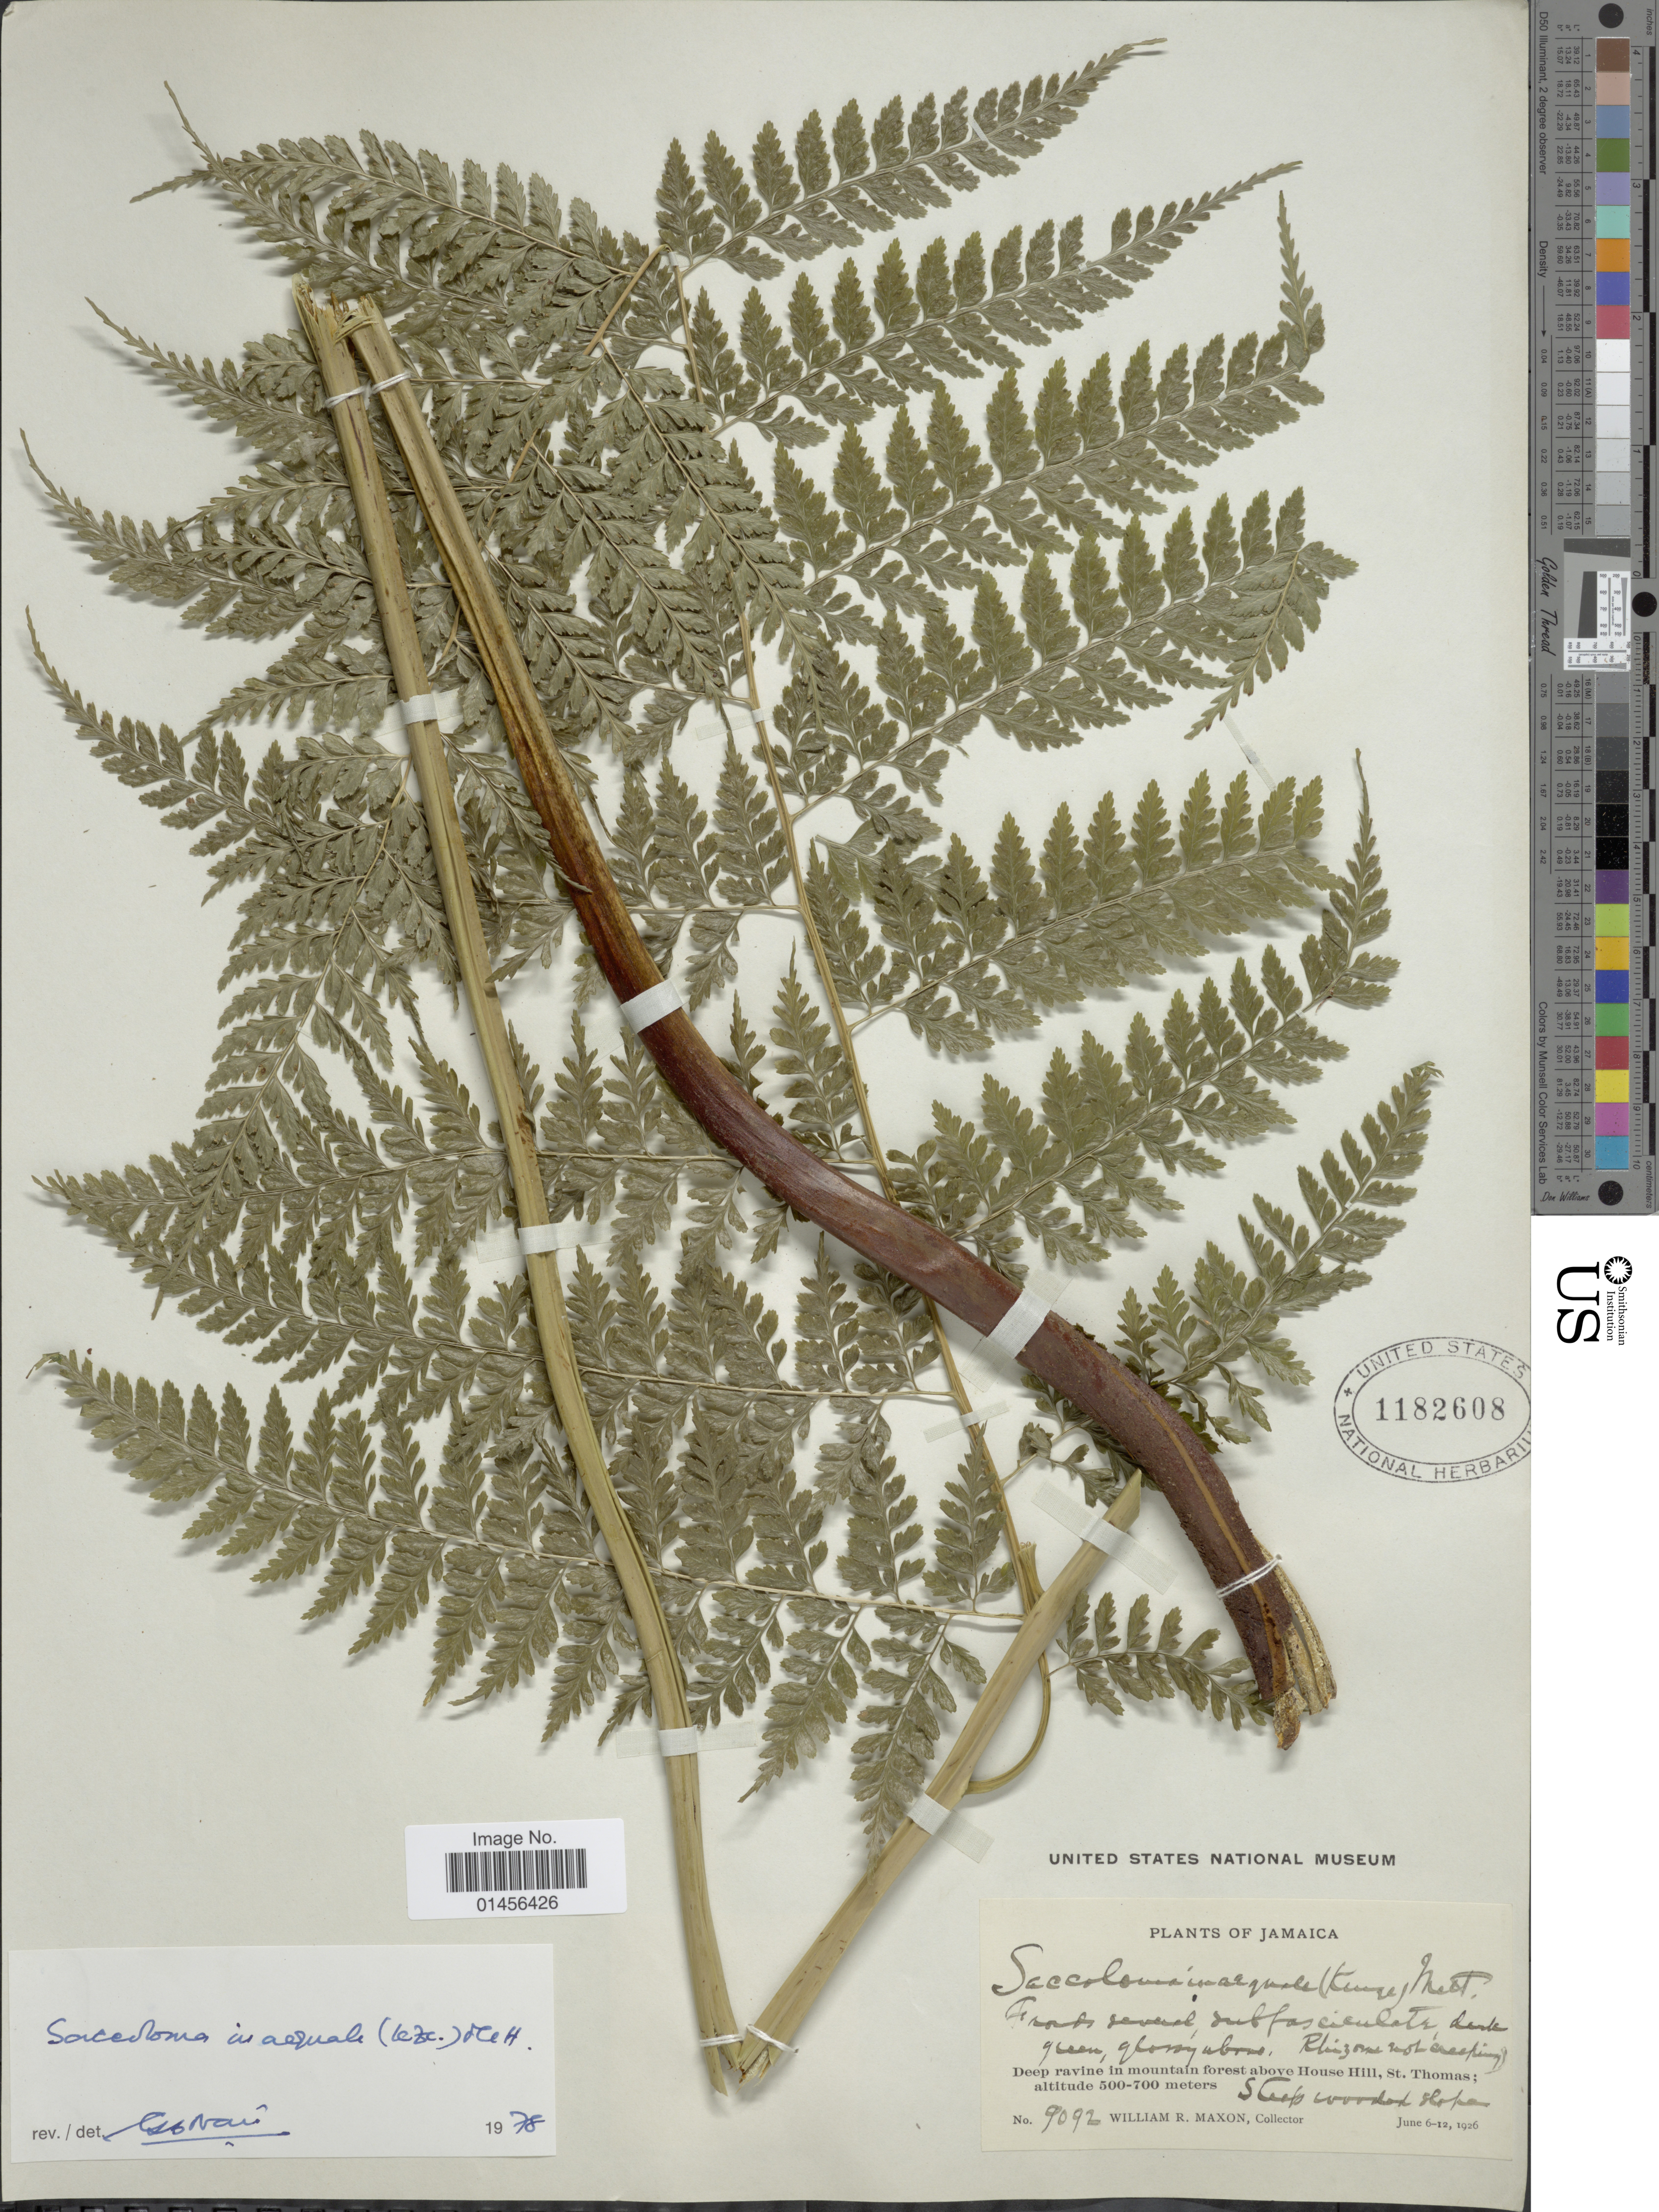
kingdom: Plantae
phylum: Tracheophyta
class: Polypodiopsida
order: Polypodiales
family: Saccolomataceae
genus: Saccoloma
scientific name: Saccoloma inaequale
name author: (Kunze) Mett.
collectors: W. R. Maxon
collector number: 9092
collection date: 1926-06-06/1926-06-12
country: Jamaica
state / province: Saint Thomas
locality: Deep ravine in mountain forest above House Hill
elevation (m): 500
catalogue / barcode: US 1182608